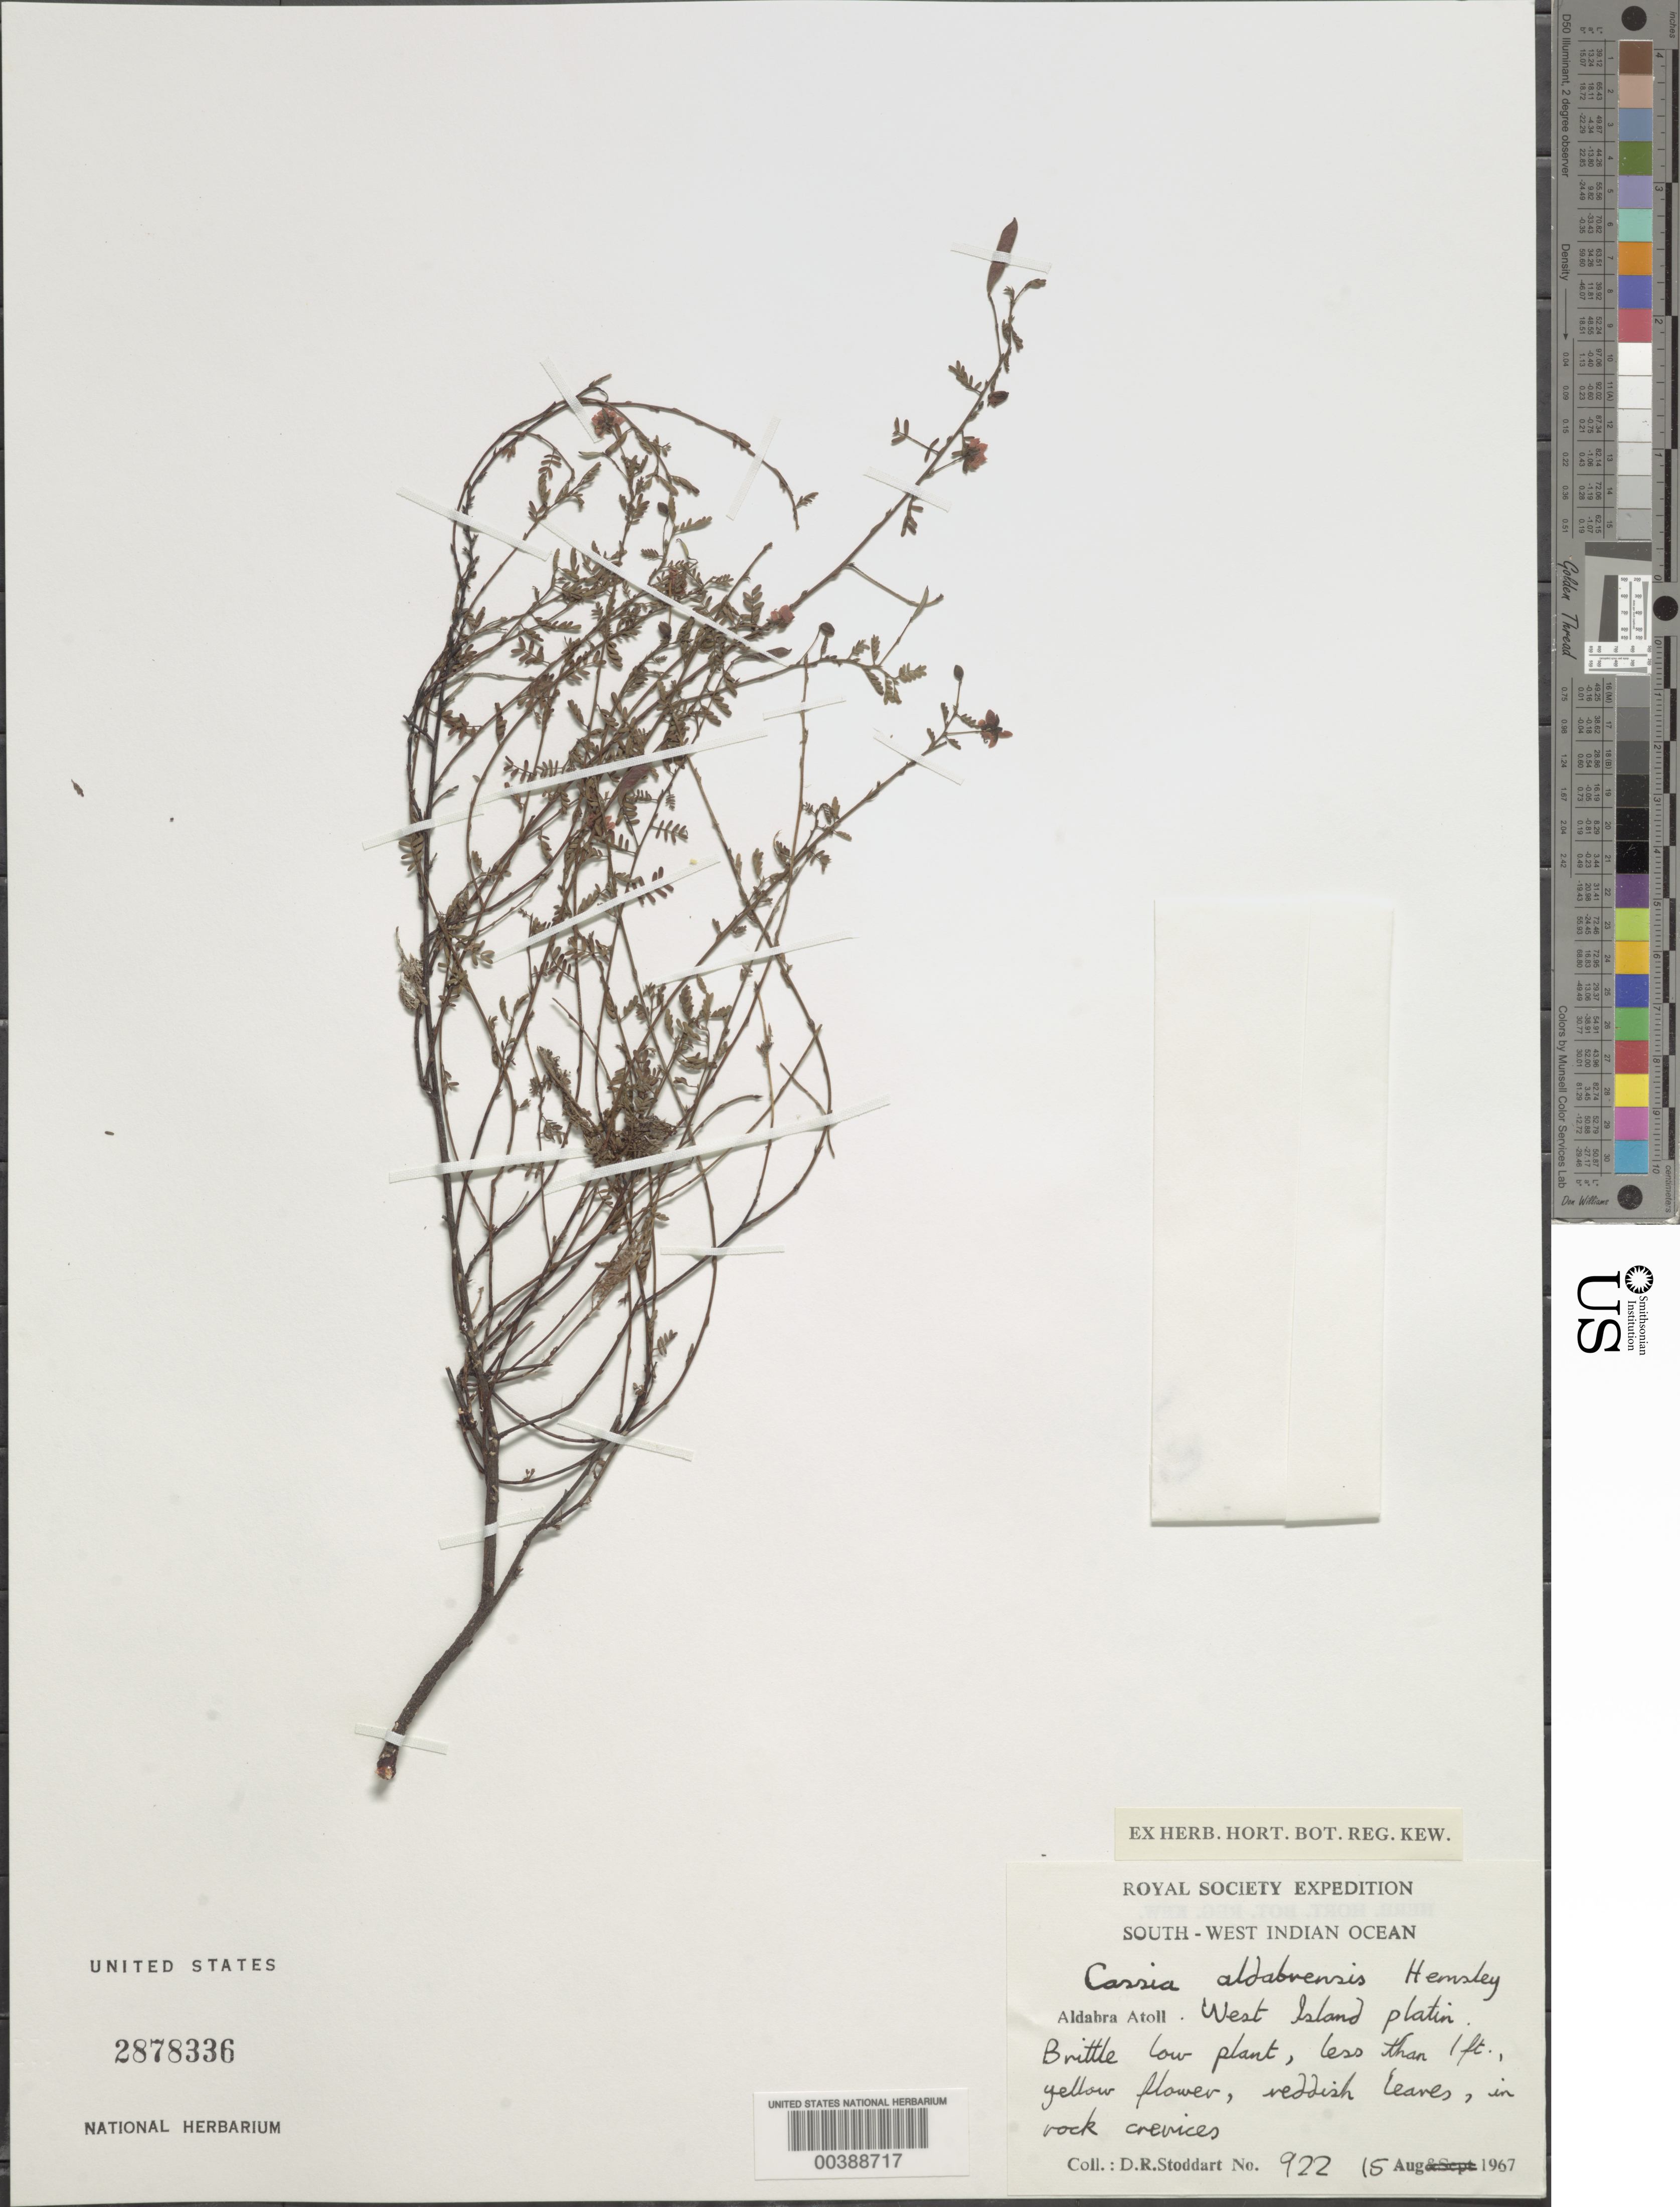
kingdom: Plantae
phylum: Tracheophyta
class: Magnoliopsida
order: Fabales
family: Fabaceae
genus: Chamaecrista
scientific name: Chamaecrista aldabrensis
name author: (Hemsl.) Friedmann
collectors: D. R. Stoddart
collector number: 922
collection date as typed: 15 Aug 1967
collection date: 1967-08-15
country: Seychelles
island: Aldabra Atoll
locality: West Islet [West Island is part of Aldabra Island (Atoll).]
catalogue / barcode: US 2878336